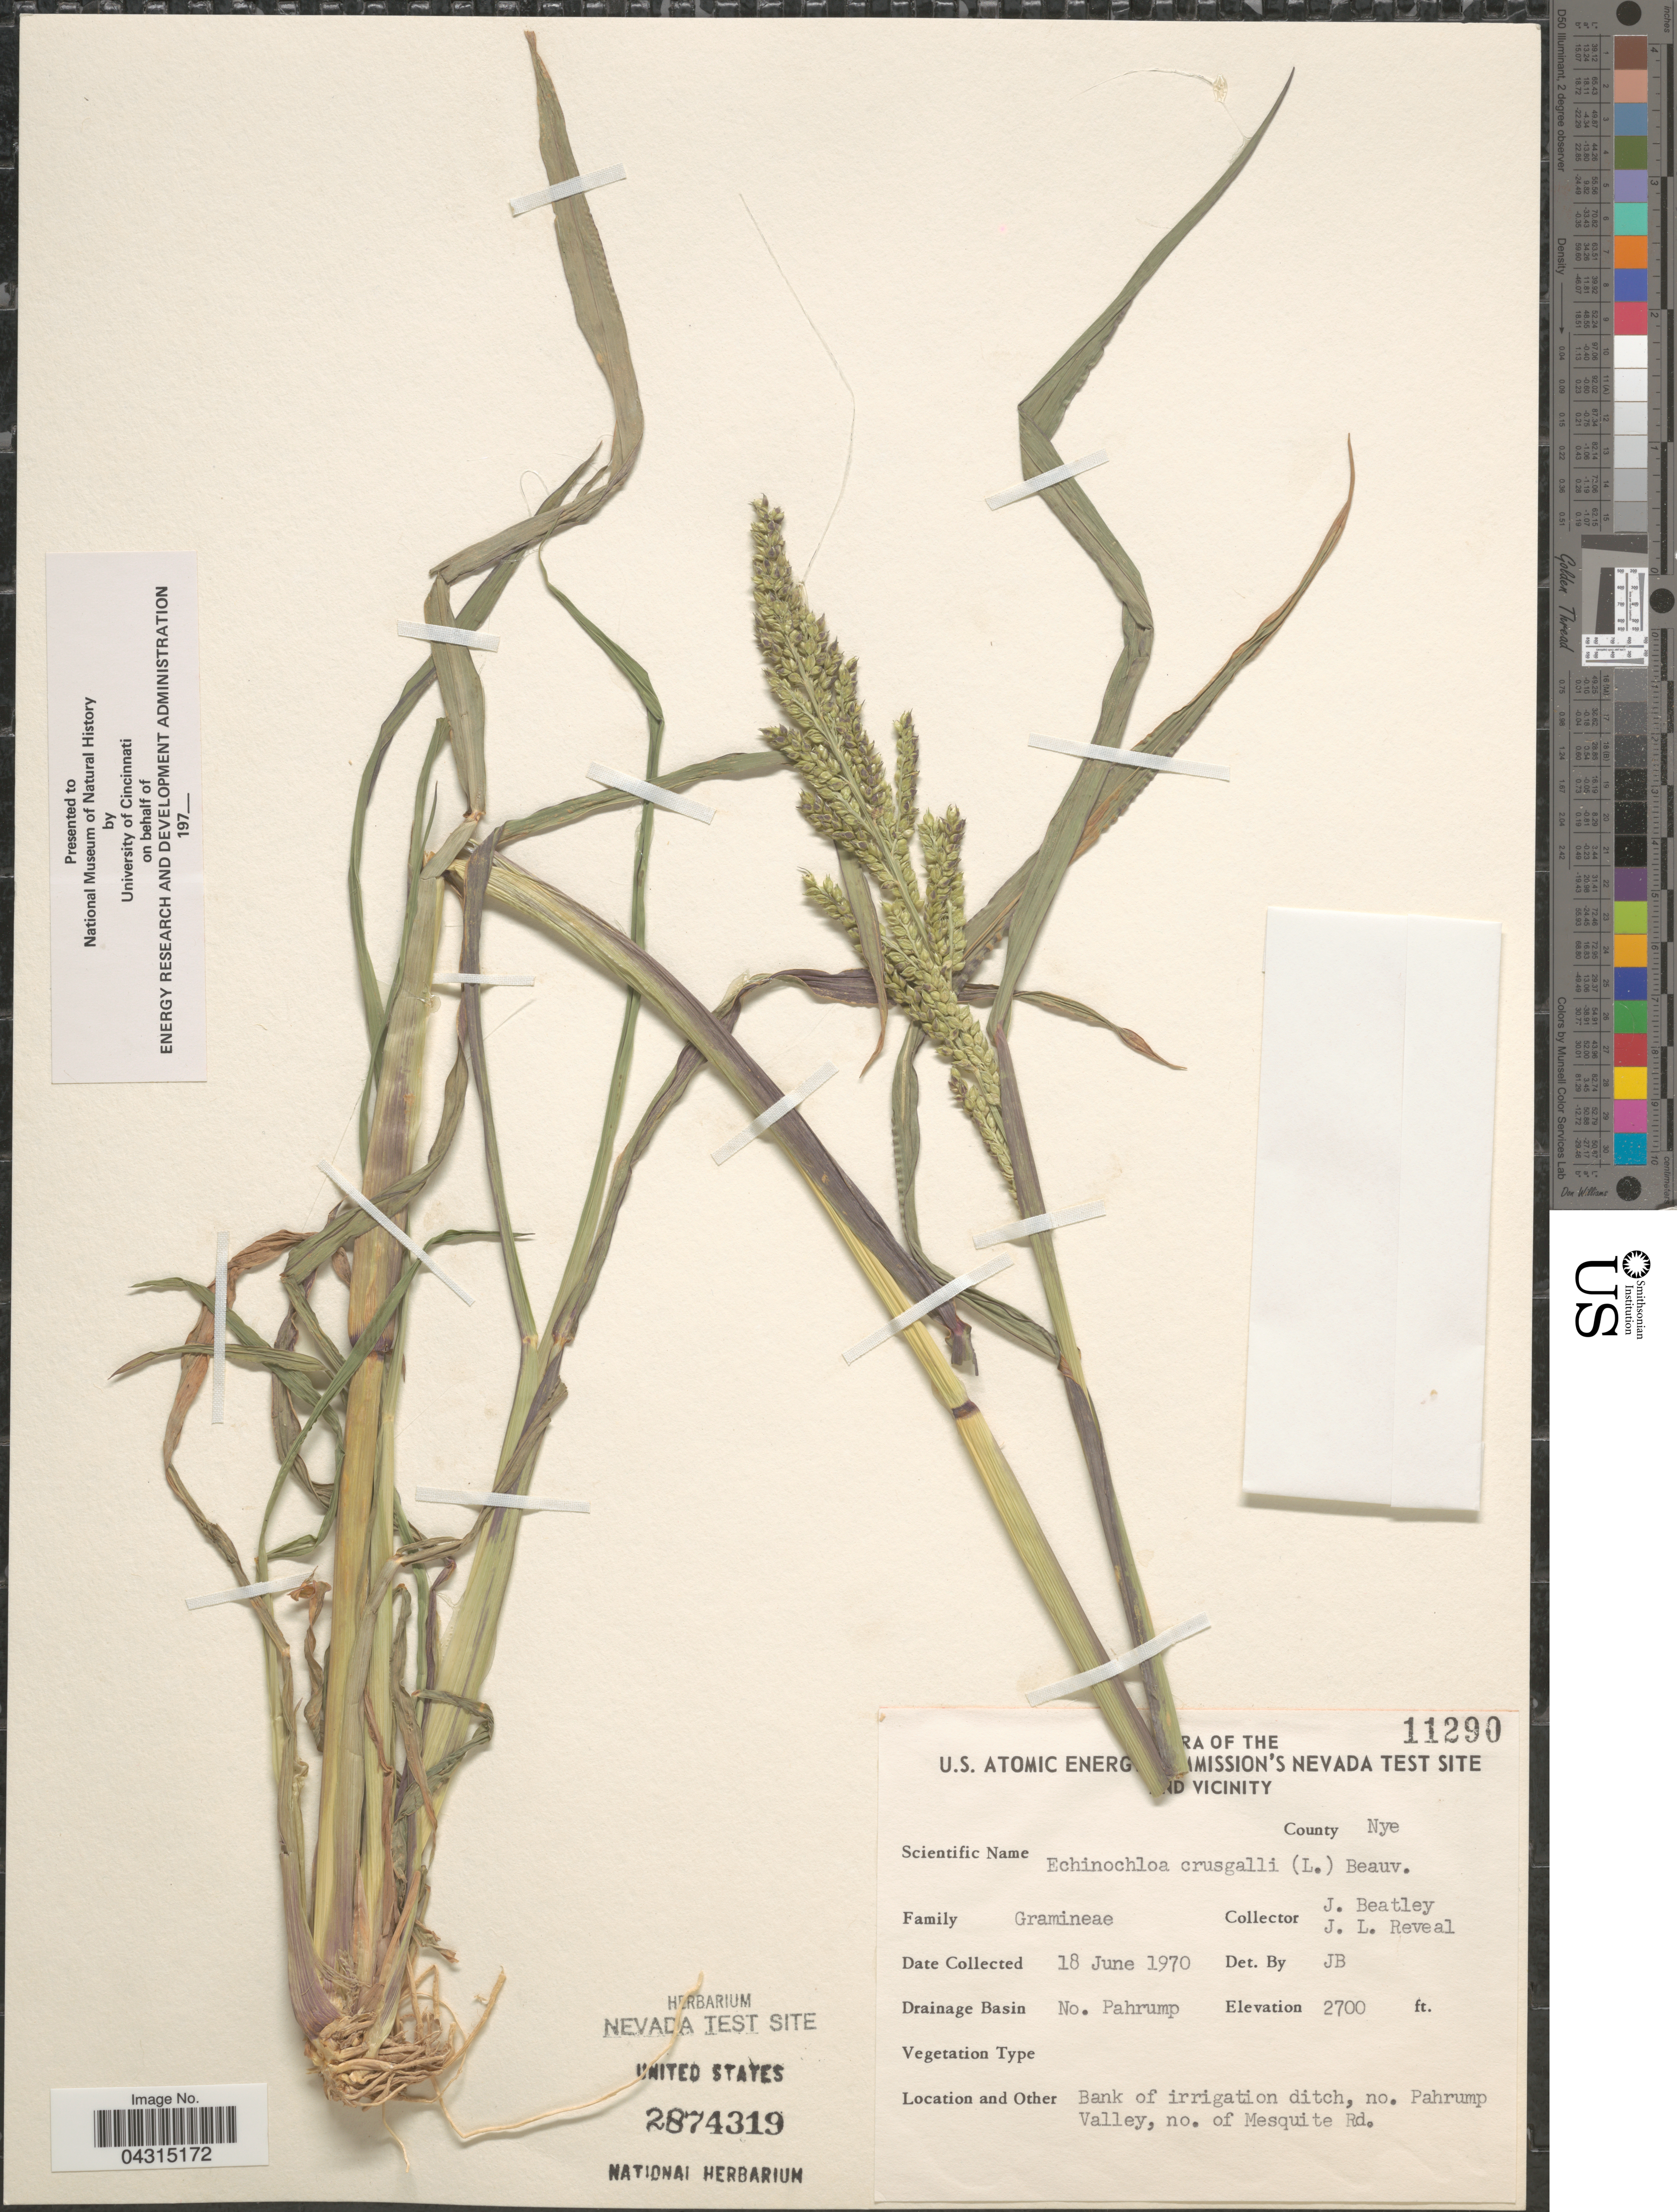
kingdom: Plantae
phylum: Tracheophyta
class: Liliopsida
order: Poales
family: Poaceae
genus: Echinochloa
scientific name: Echinochloa crus-galli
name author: (L.) P. Beauv.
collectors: J. C. Beatley & J. L. Reveal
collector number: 11290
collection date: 1970-06-18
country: United States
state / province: Nevada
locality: The U.S. Atomic Energy Commission's Nevada Test Site and vicinity. County Nye. Drainage Basin No. Pahrump. Bank of irrigation ditch, no. Pahrump Valley, no. of Mesquite Rd.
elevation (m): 823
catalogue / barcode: US 2874319